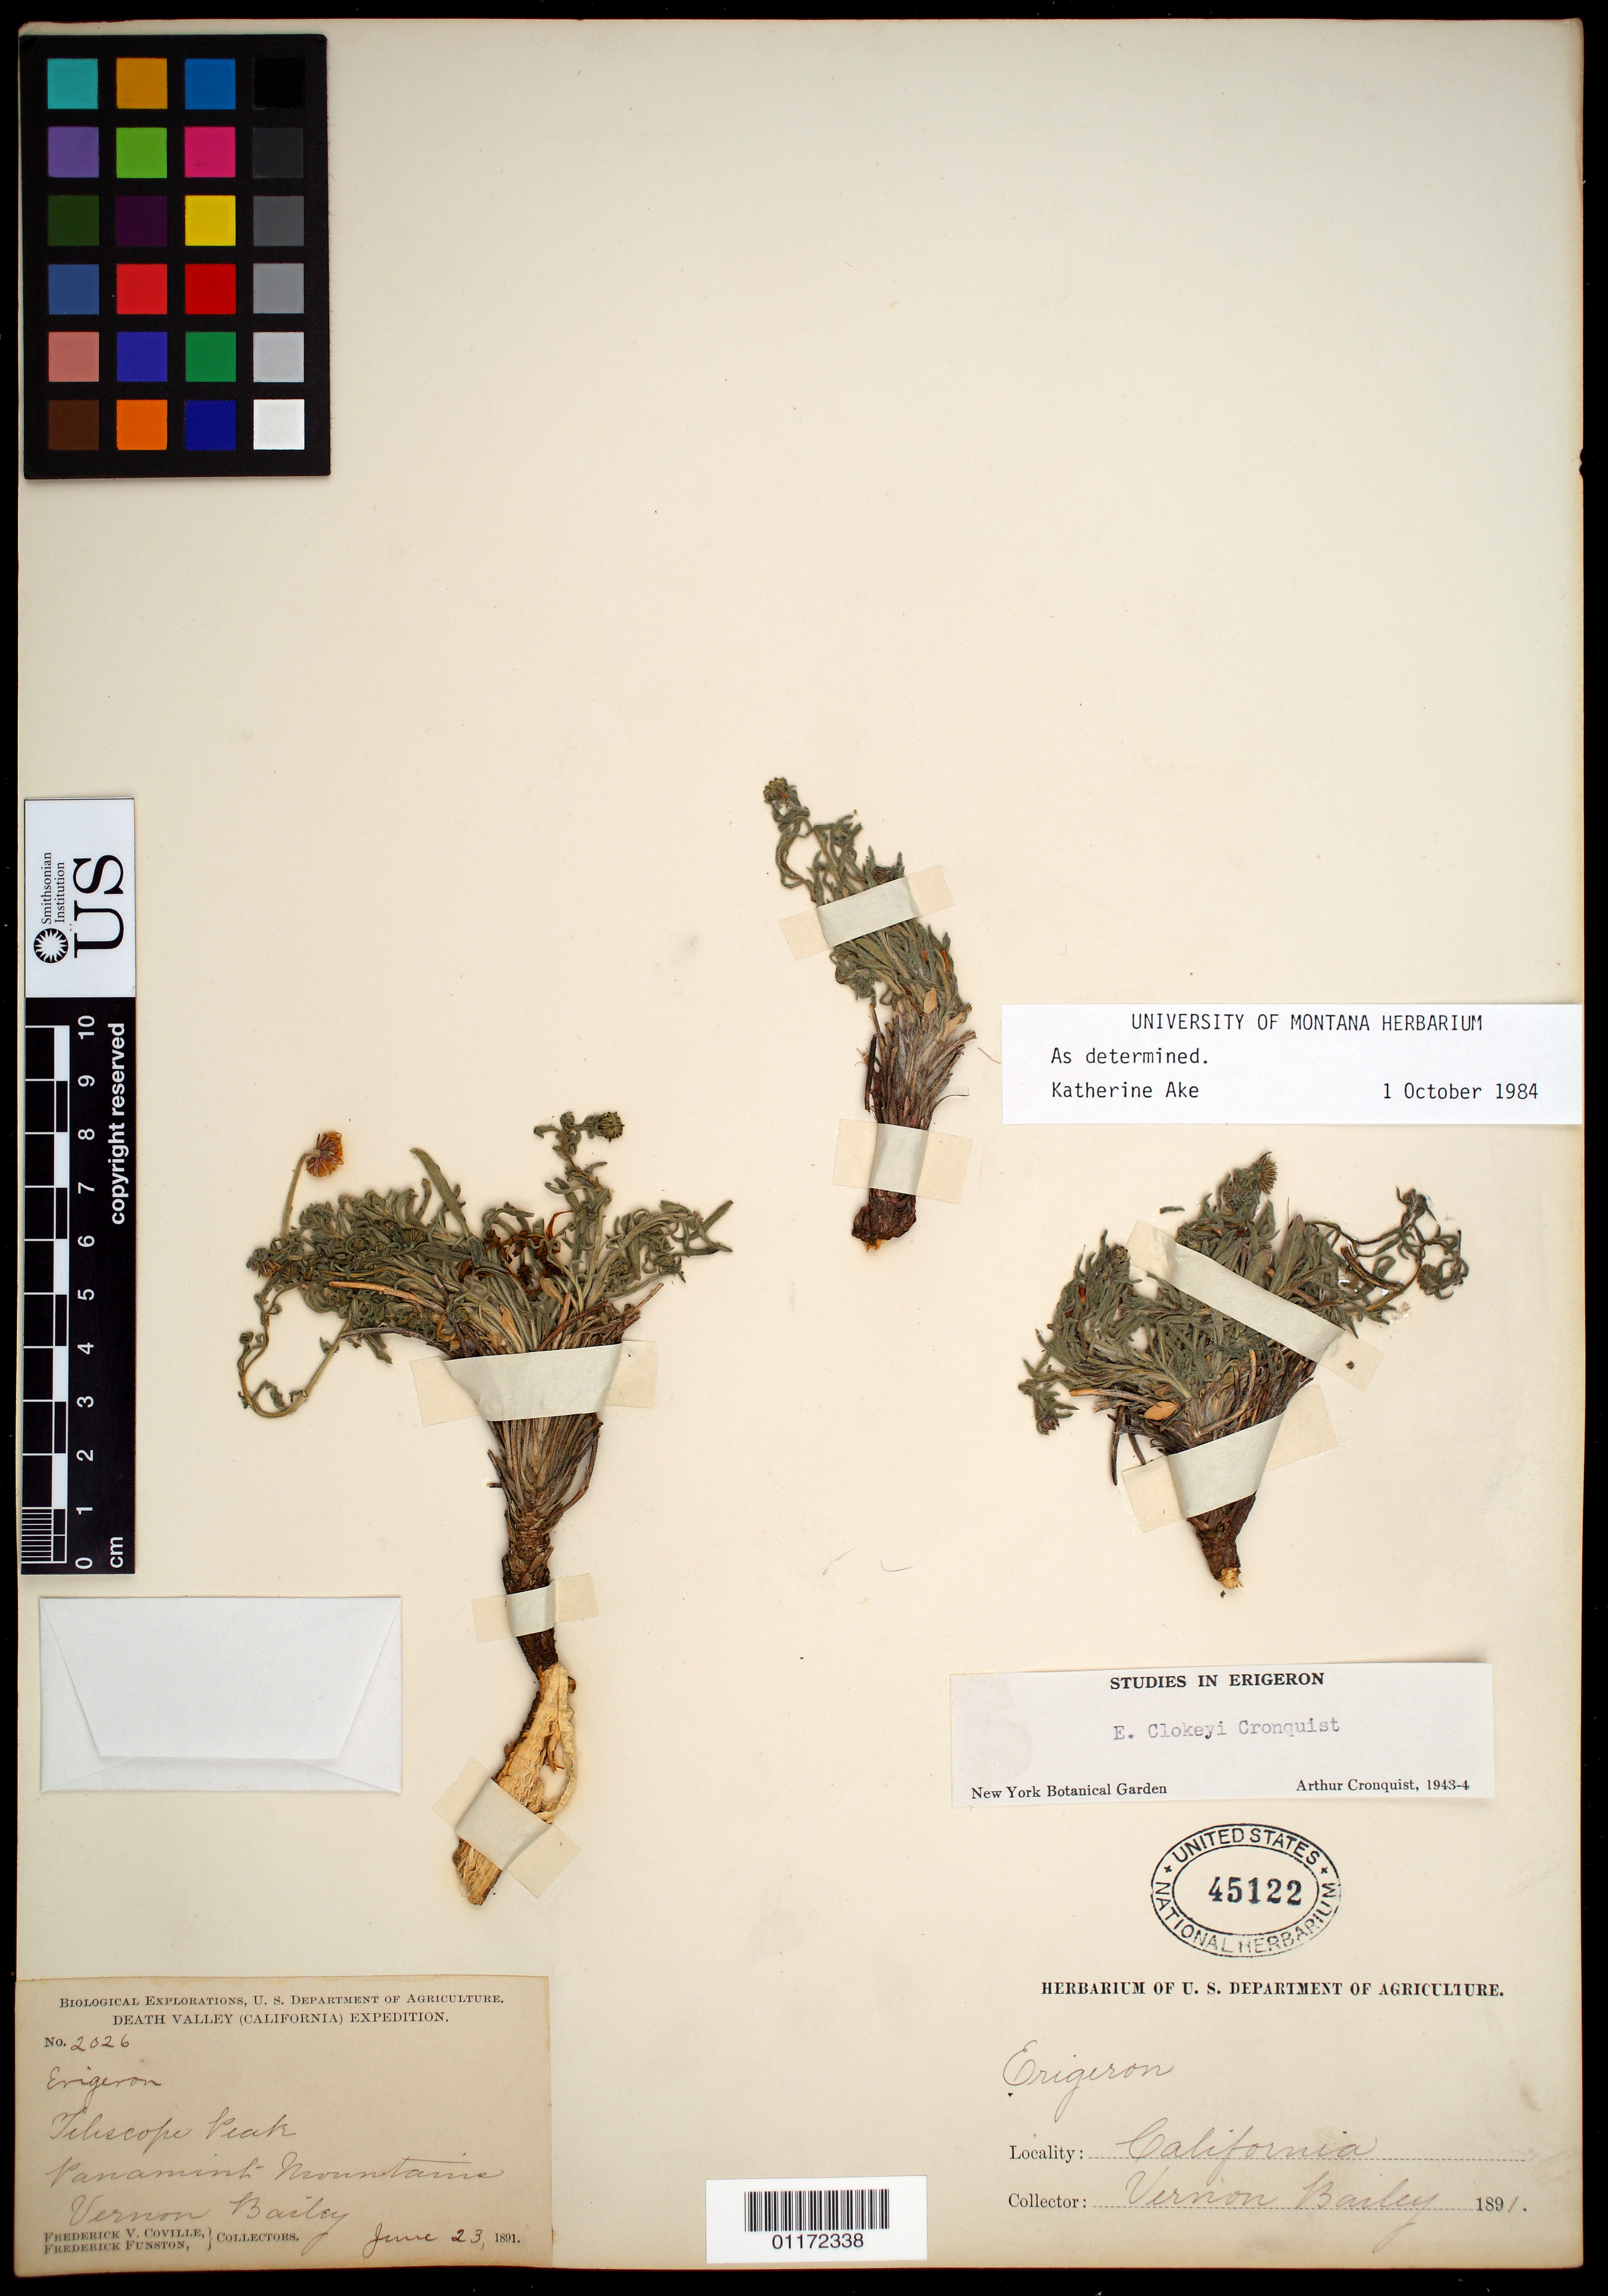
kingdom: Plantae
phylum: Tracheophyta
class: Magnoliopsida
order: Asterales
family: Asteraceae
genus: Erigeron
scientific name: Erigeron clokeyi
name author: Cronq.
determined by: Cronquist, A. J.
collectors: V. O. Bailey, F. V. Coville & F. Funston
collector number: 2026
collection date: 1891-06-23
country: United States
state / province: California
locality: Telescope Peak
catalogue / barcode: US 45122